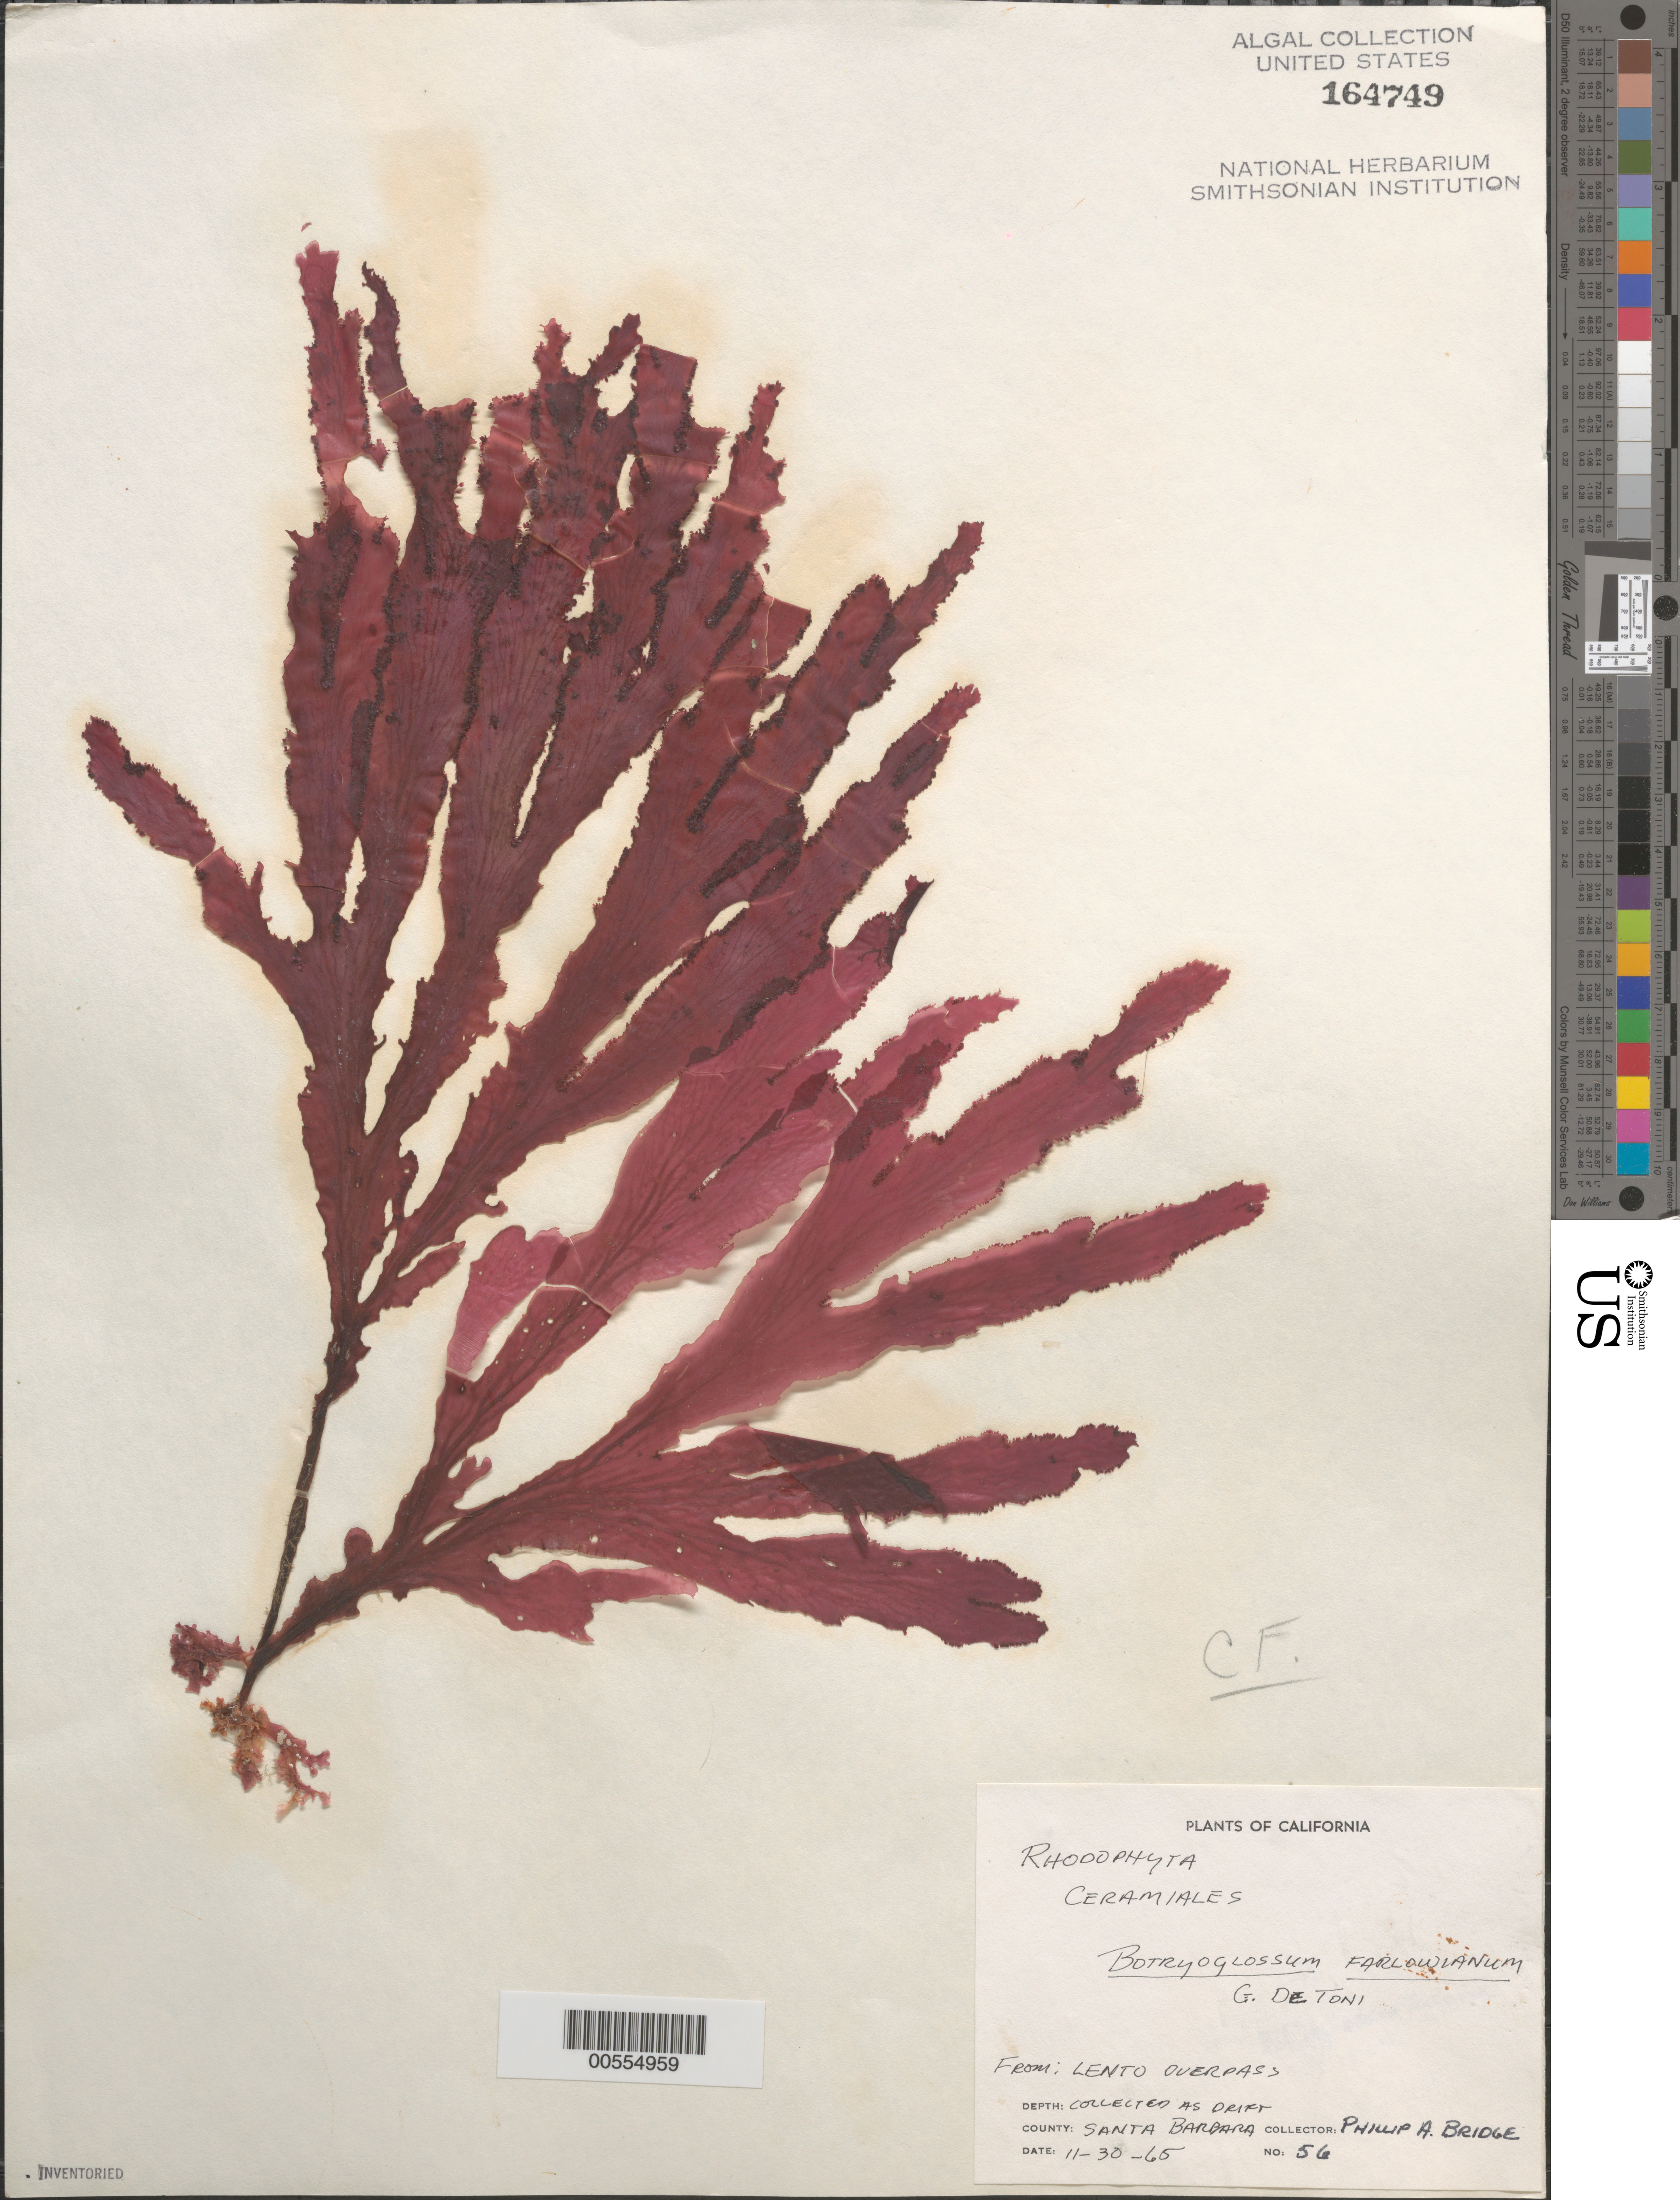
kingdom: Plantae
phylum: Rhodophyta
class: Florideophyceae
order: Ceramiales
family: Delesseriaceae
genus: Botryoglossum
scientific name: Botryoglossum farlowianum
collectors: P. Bridge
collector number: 56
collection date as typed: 30 Nov 1965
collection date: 1965-11-30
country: United States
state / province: California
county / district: Santa Barbara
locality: Lento Overpass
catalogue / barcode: US 164749